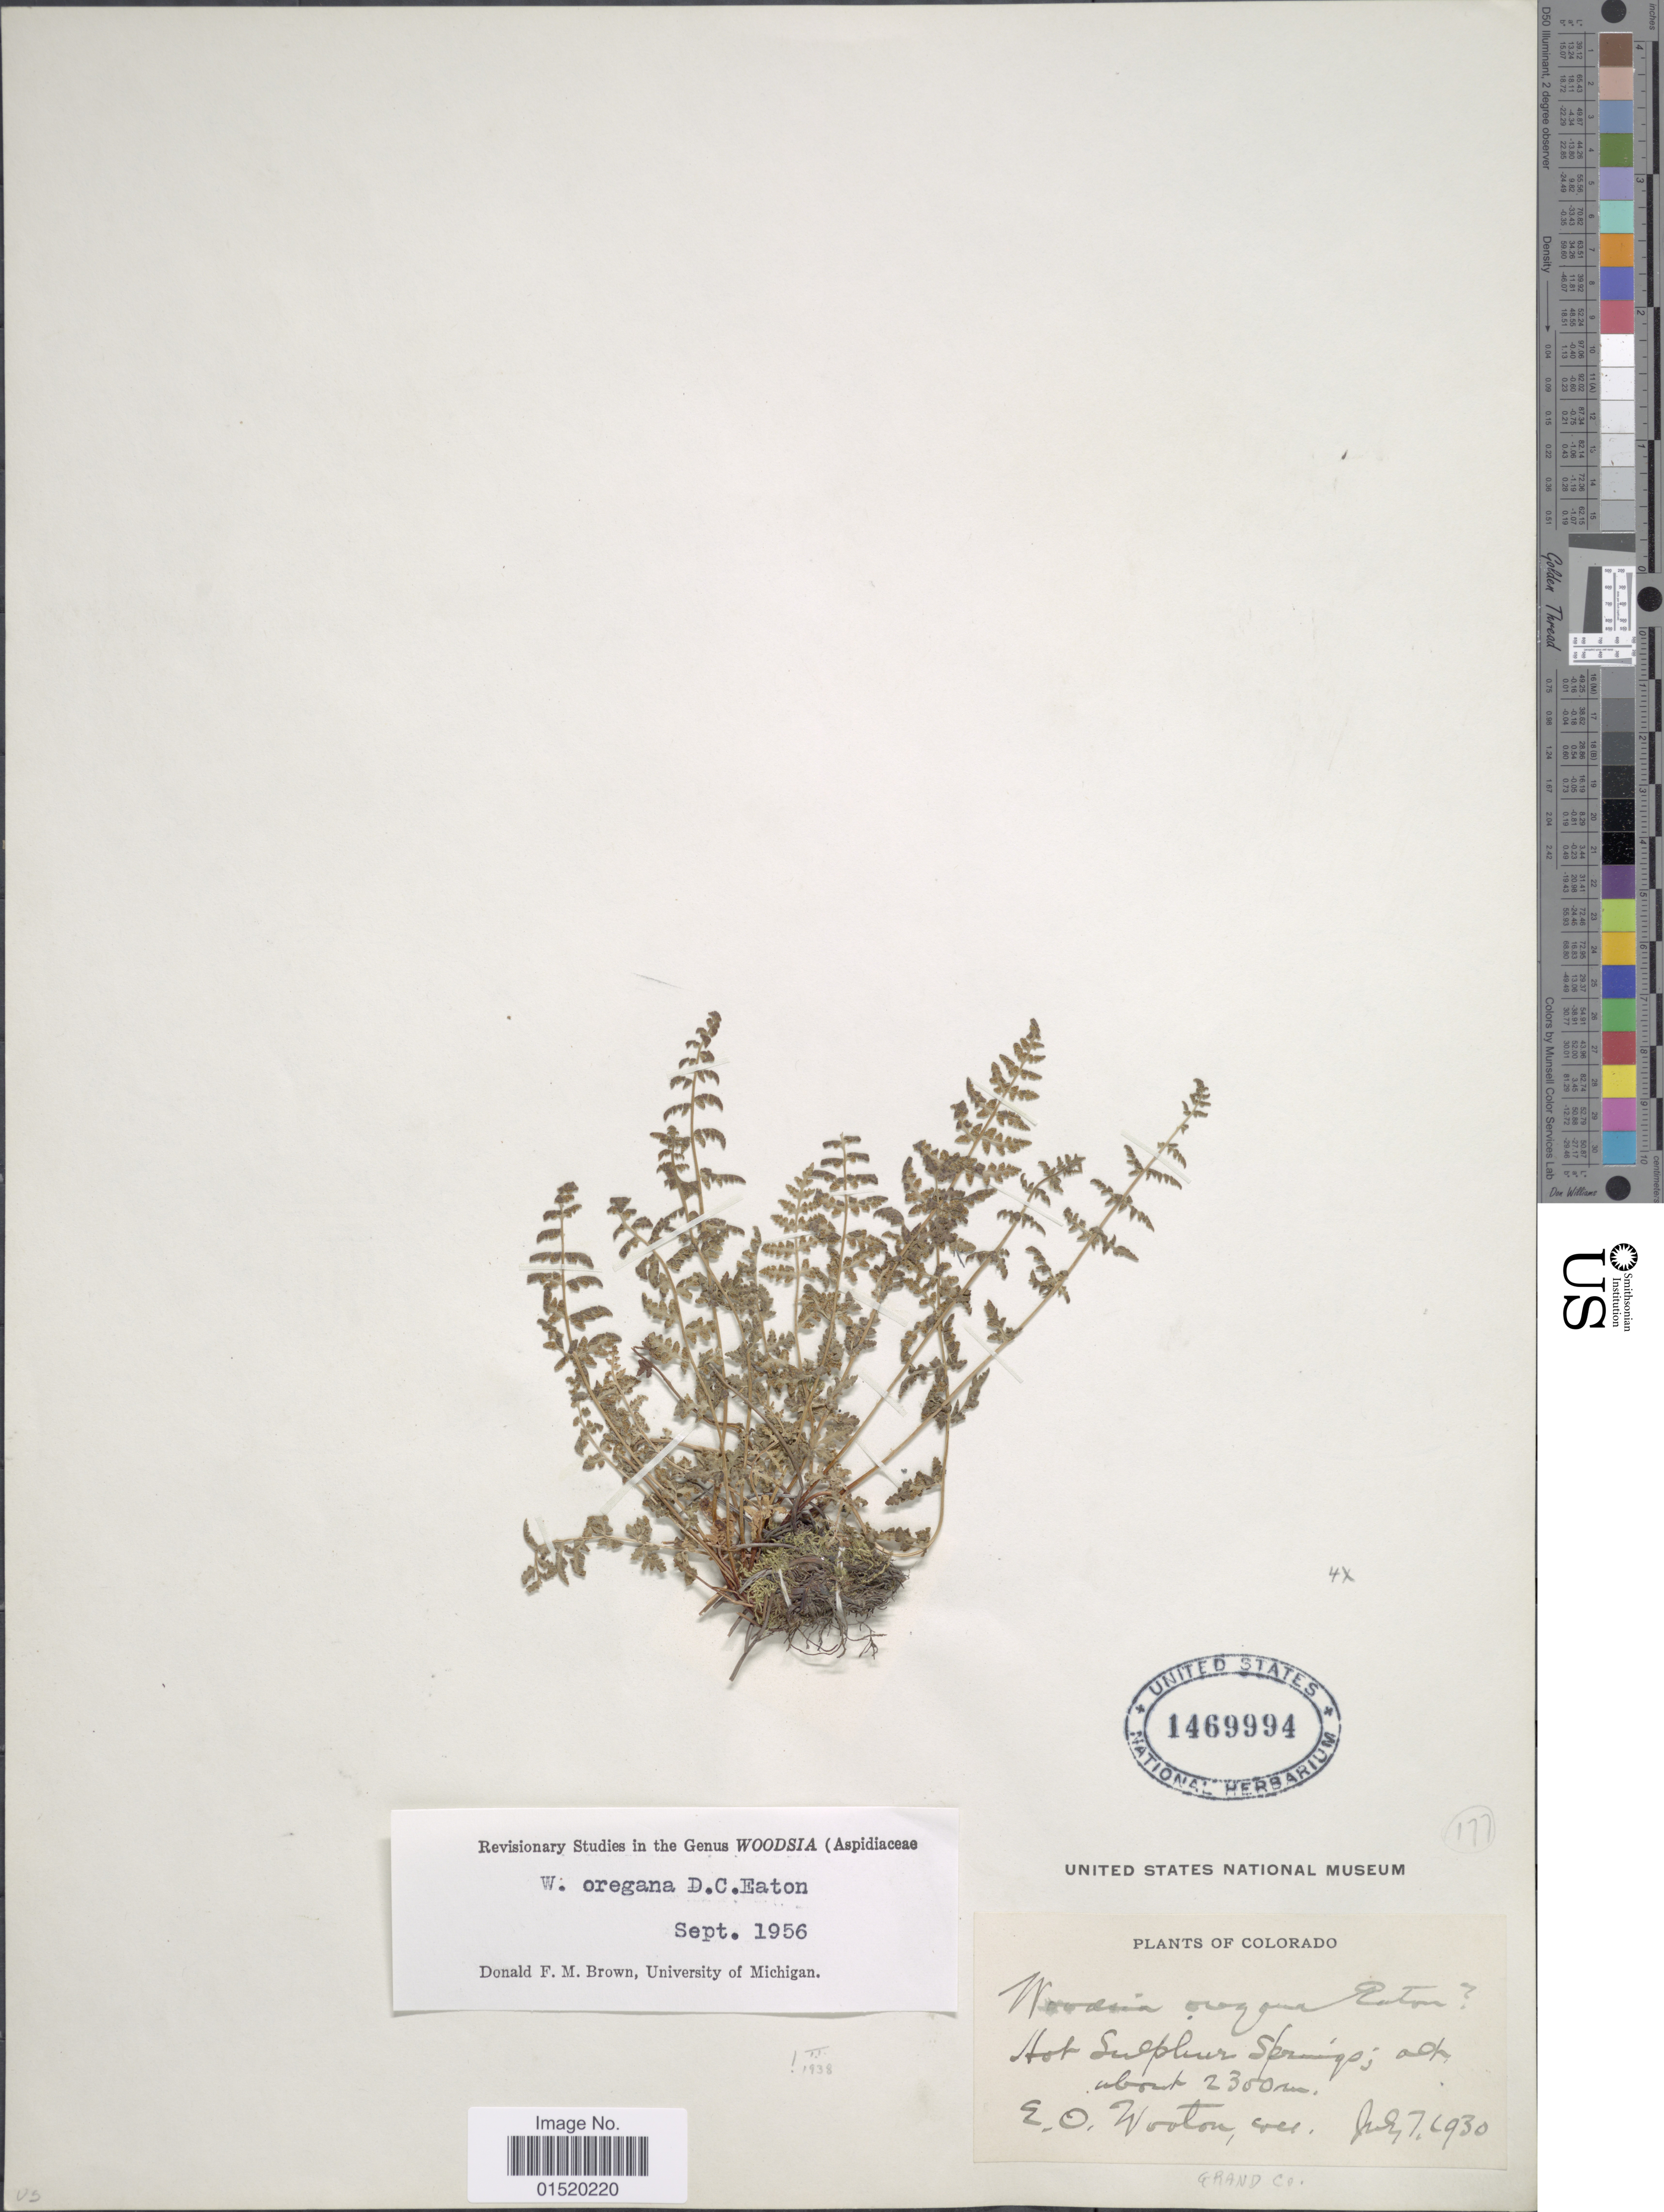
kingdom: Plantae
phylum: Tracheophyta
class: Polypodiopsida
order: Polypodiales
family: Woodsiaceae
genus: Woodsia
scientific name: Woodsia oregana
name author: D.C. Eaton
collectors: E. O. Wooton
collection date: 1930-07-07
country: United States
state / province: Colorado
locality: Hot Sulphur Springs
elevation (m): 2300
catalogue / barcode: US 1469994